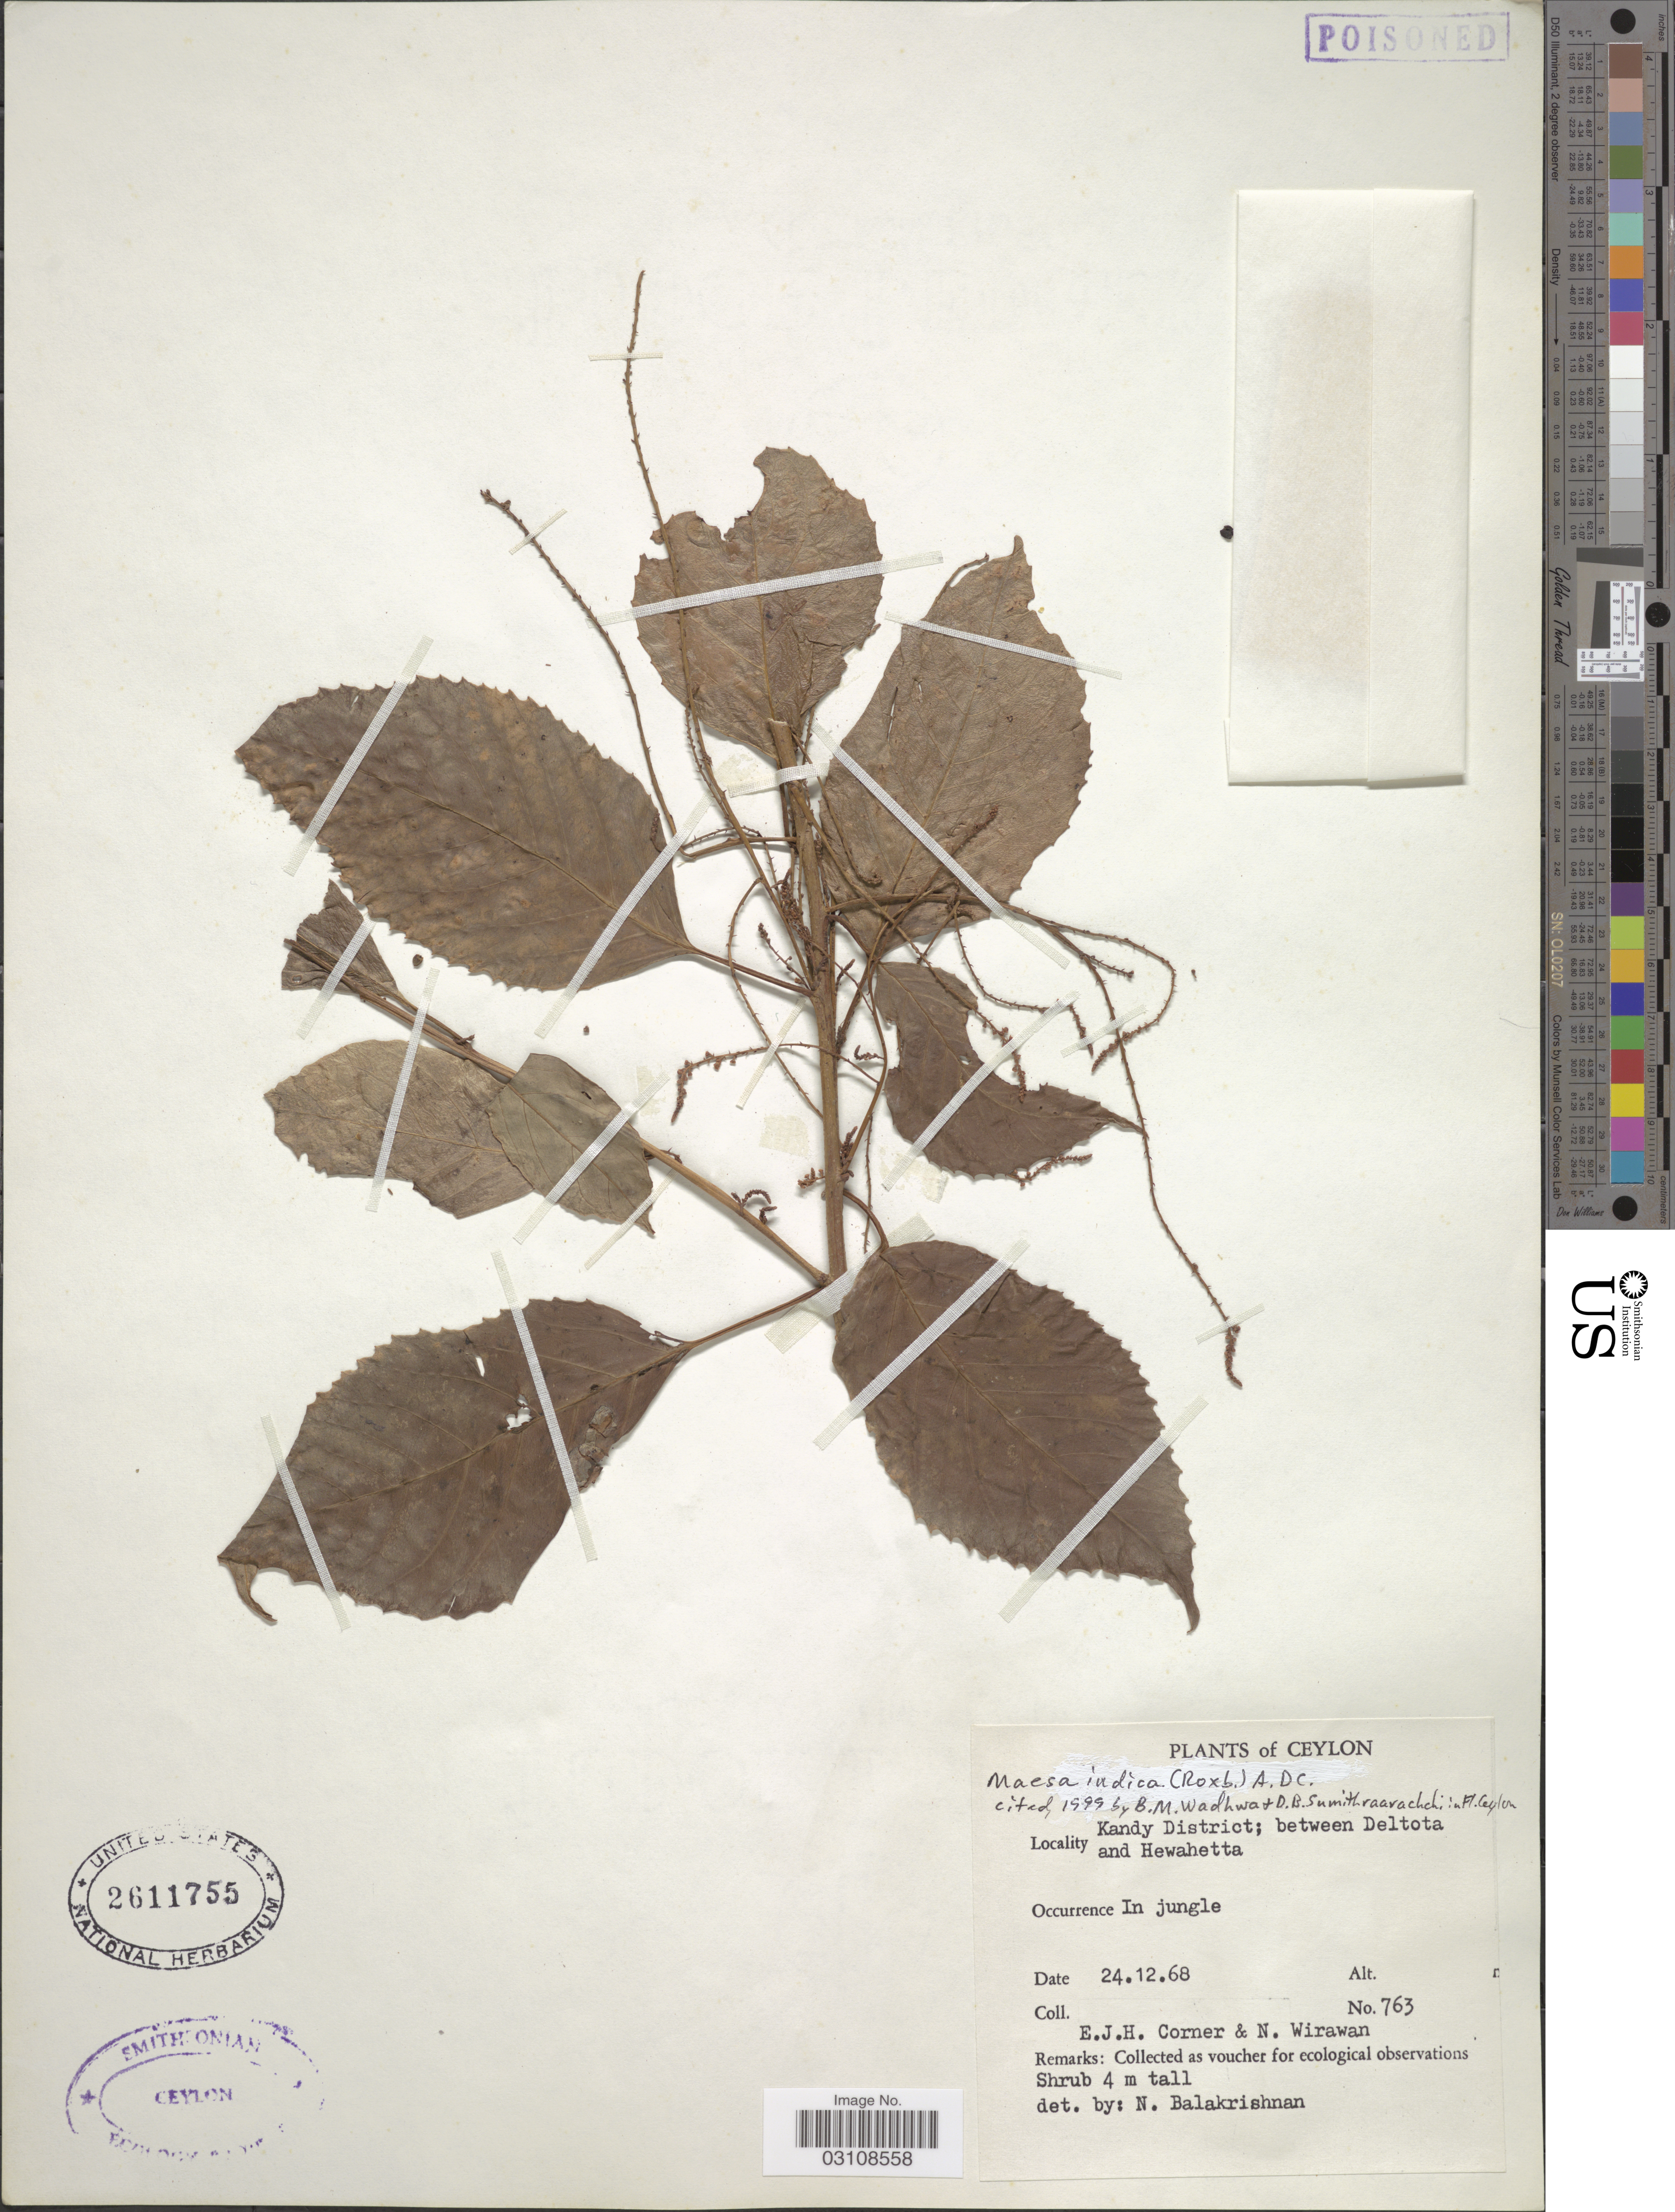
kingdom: Plantae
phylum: Tracheophyta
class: Magnoliopsida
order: Ericales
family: Primulaceae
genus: Maesa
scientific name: Maesa indica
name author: (Roxb.) A. DC.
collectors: E. Corner & N. Wirawan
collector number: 763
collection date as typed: Transcribed d/m/y: 24/12/68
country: Sri Lanka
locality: Ceylon. Kandy District; between Deltota and Hewahetta.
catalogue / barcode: US 2611755